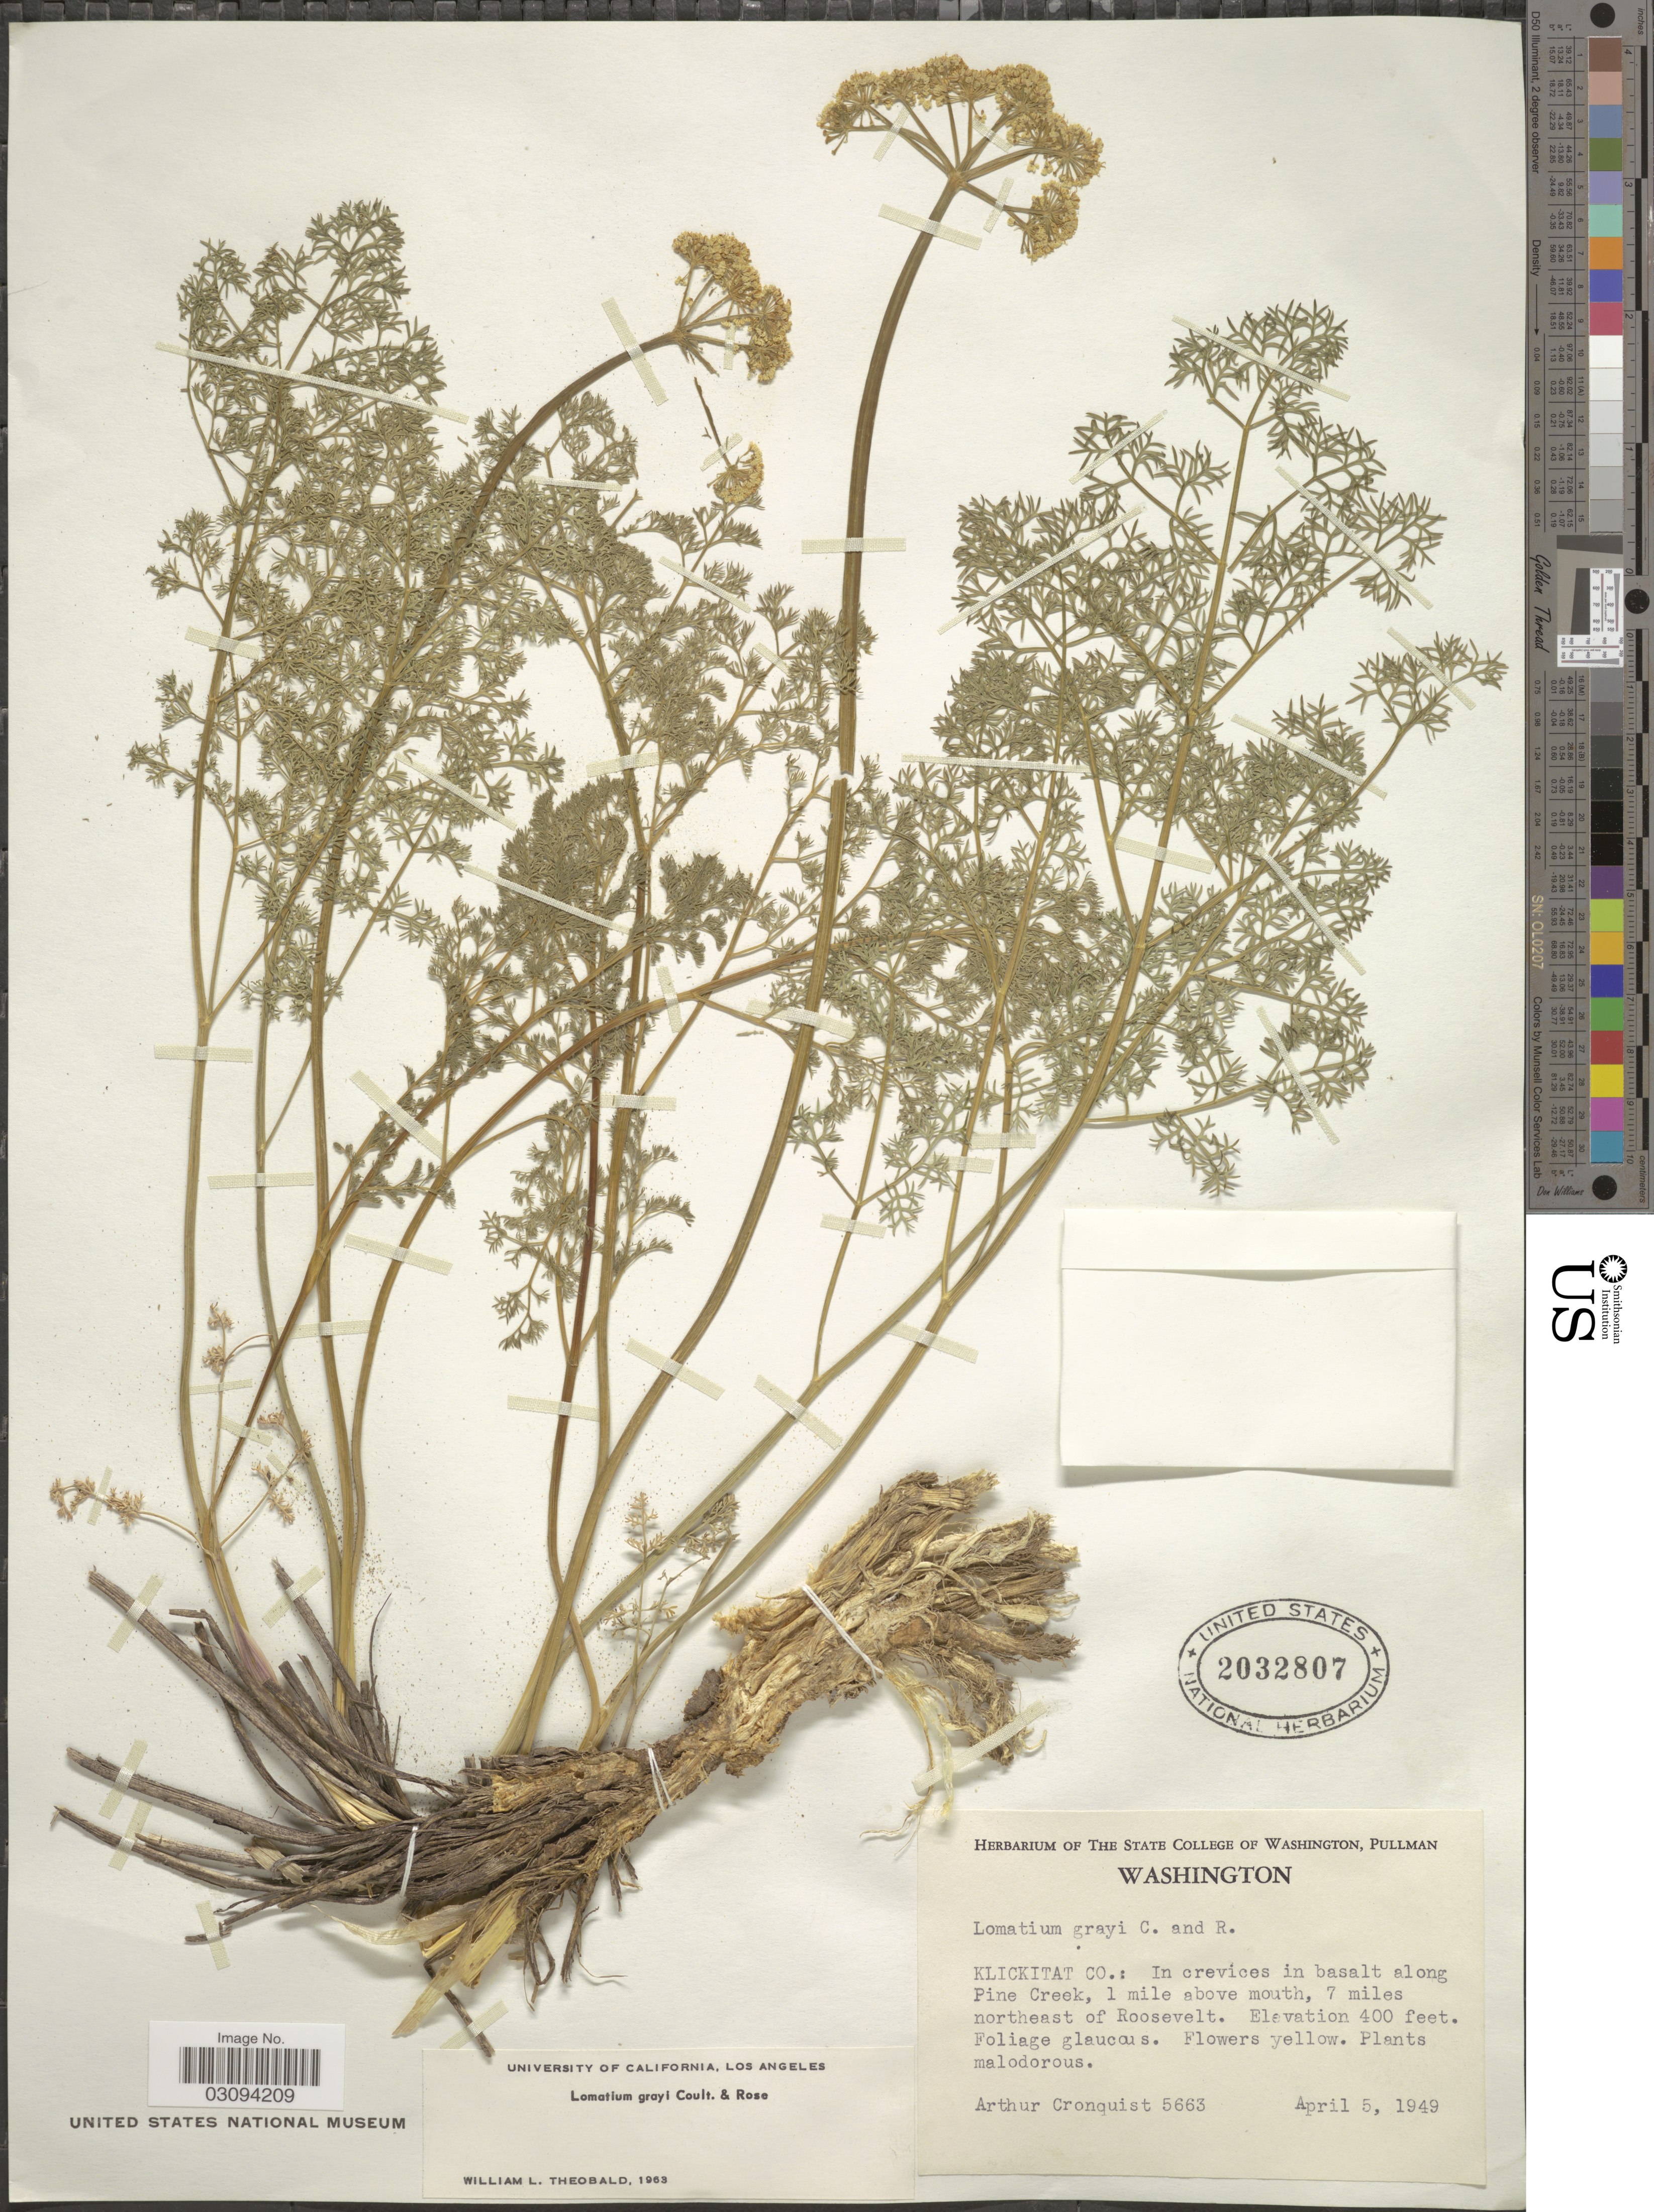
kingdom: Plantae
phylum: Tracheophyta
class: Magnoliopsida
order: Apiales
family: Apiaceae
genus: Lomatium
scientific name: Lomatium grayi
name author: (J.M. Coult. & Rose) J.M. Coult. & Rose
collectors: A. J. Cronquist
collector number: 5663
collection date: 1949-04-05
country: United States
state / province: Washington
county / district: Klickitat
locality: Klickitat Co.: along Pine Creek, 1 mile above mouth, 7 miles northeast of Roosevelt.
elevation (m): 122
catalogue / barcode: US 2032807